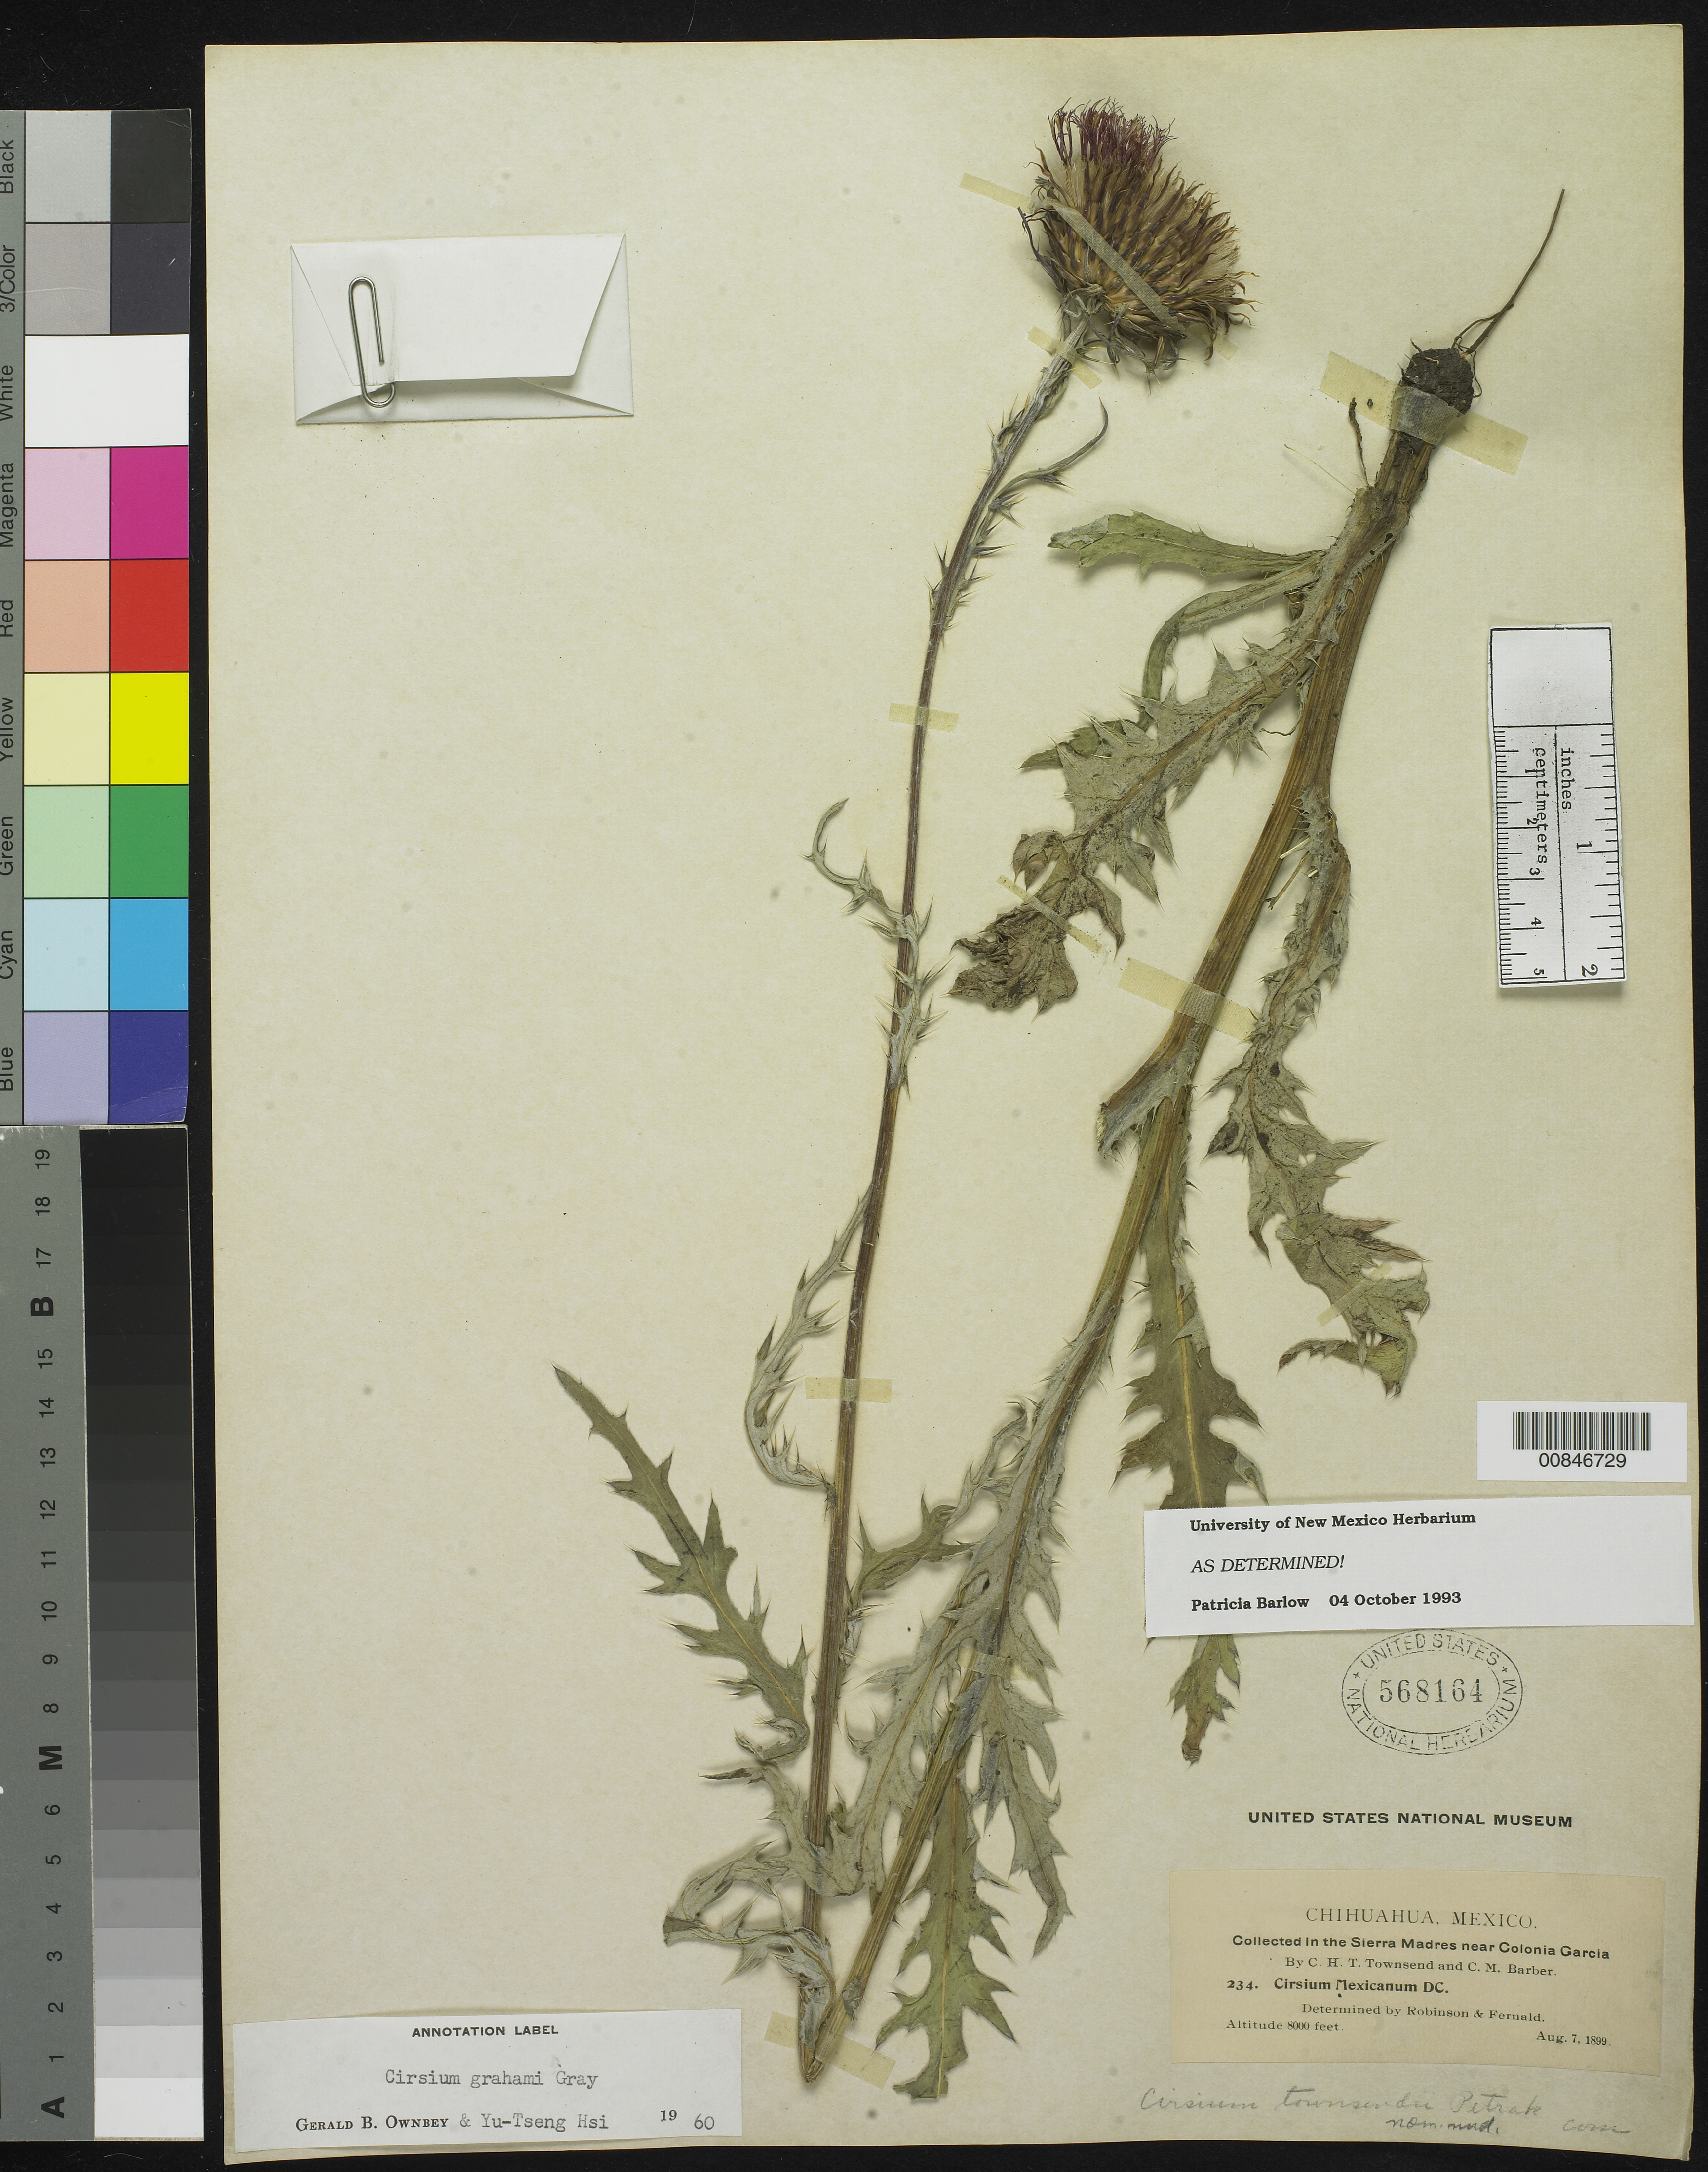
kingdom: Plantae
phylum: Tracheophyta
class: Magnoliopsida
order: Asterales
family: Asteraceae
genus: Cirsium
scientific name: Cirsium grahamii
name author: A. Gray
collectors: C. H. T. Townsend & C. Barber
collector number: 234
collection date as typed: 07 Aug 1899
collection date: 1899-08-07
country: Mexico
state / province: Chihuahua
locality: Sierra Madre near Colonia García, Chihuahua.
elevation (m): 2438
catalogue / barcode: US 568164